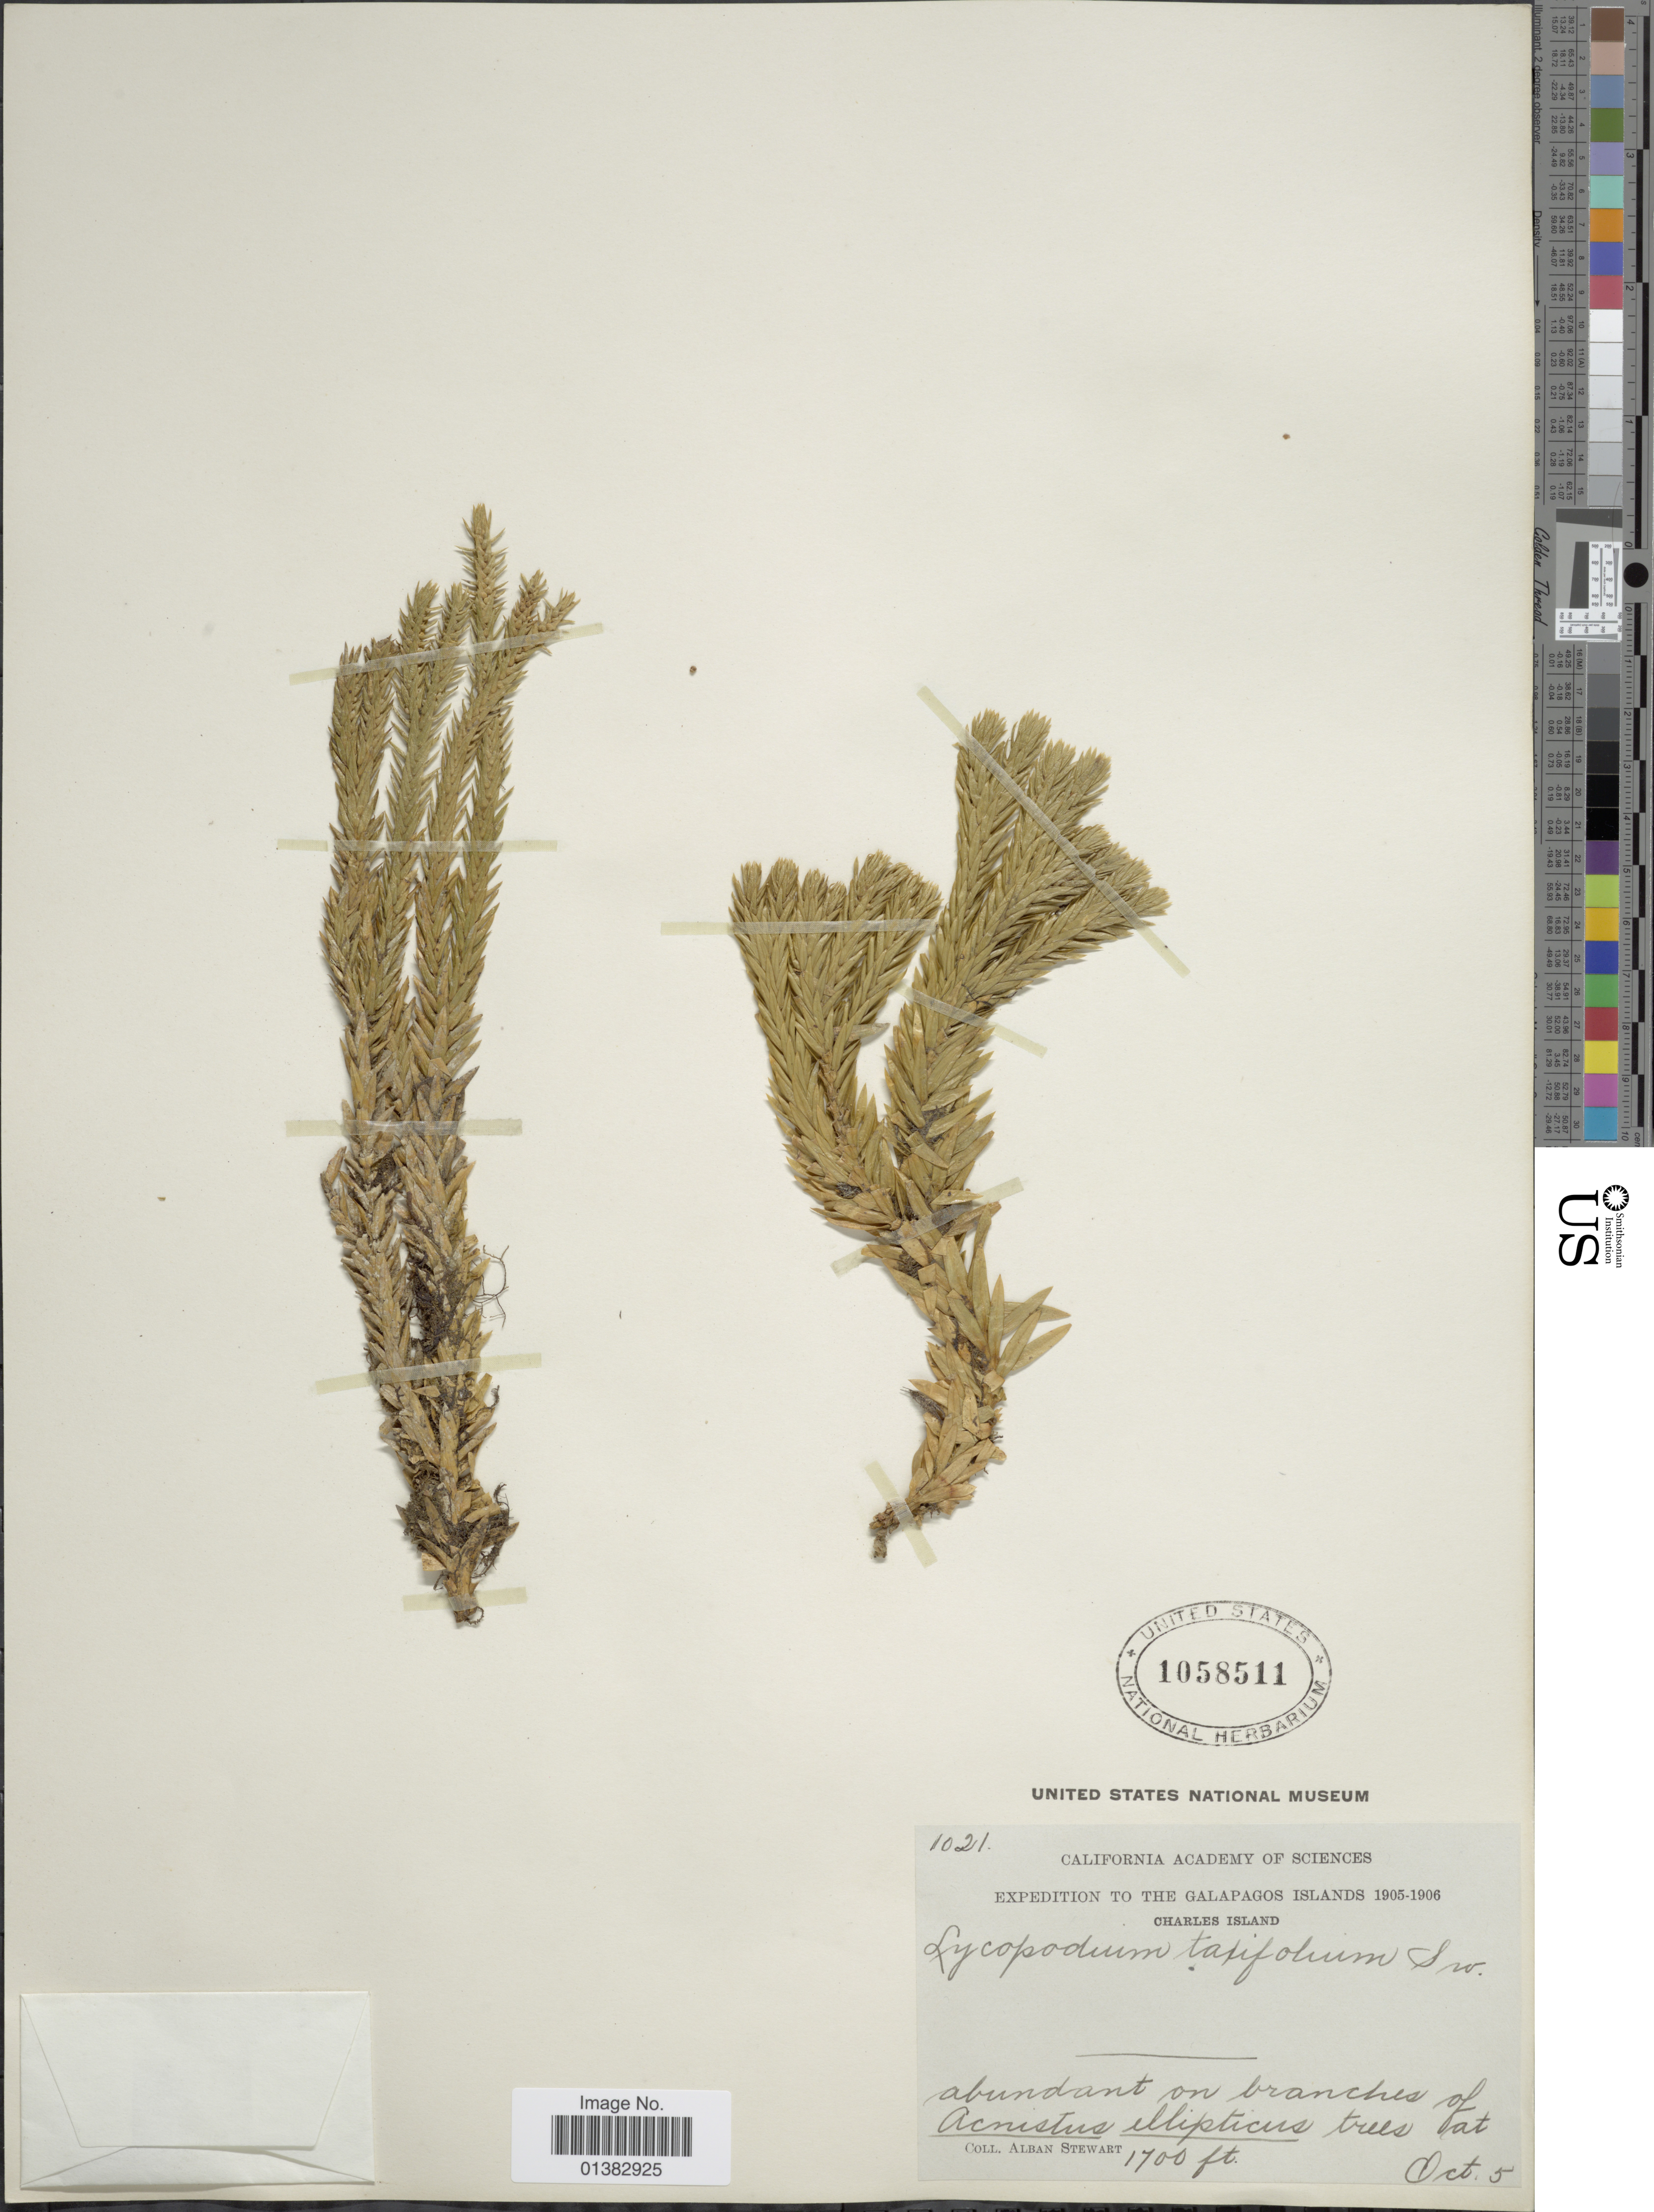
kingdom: Plantae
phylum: Tracheophyta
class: Lycopodiopsida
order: Lycopodiales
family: Lycopodiaceae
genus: Phlegmariurus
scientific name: Phlegmariurus taxifolius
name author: (Sw.) Á. Löve & D. Löve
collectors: A. Stewart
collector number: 1021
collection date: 1905-10-05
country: Ecuador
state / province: Colón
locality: Charles Island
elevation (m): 518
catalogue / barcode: US 1058511